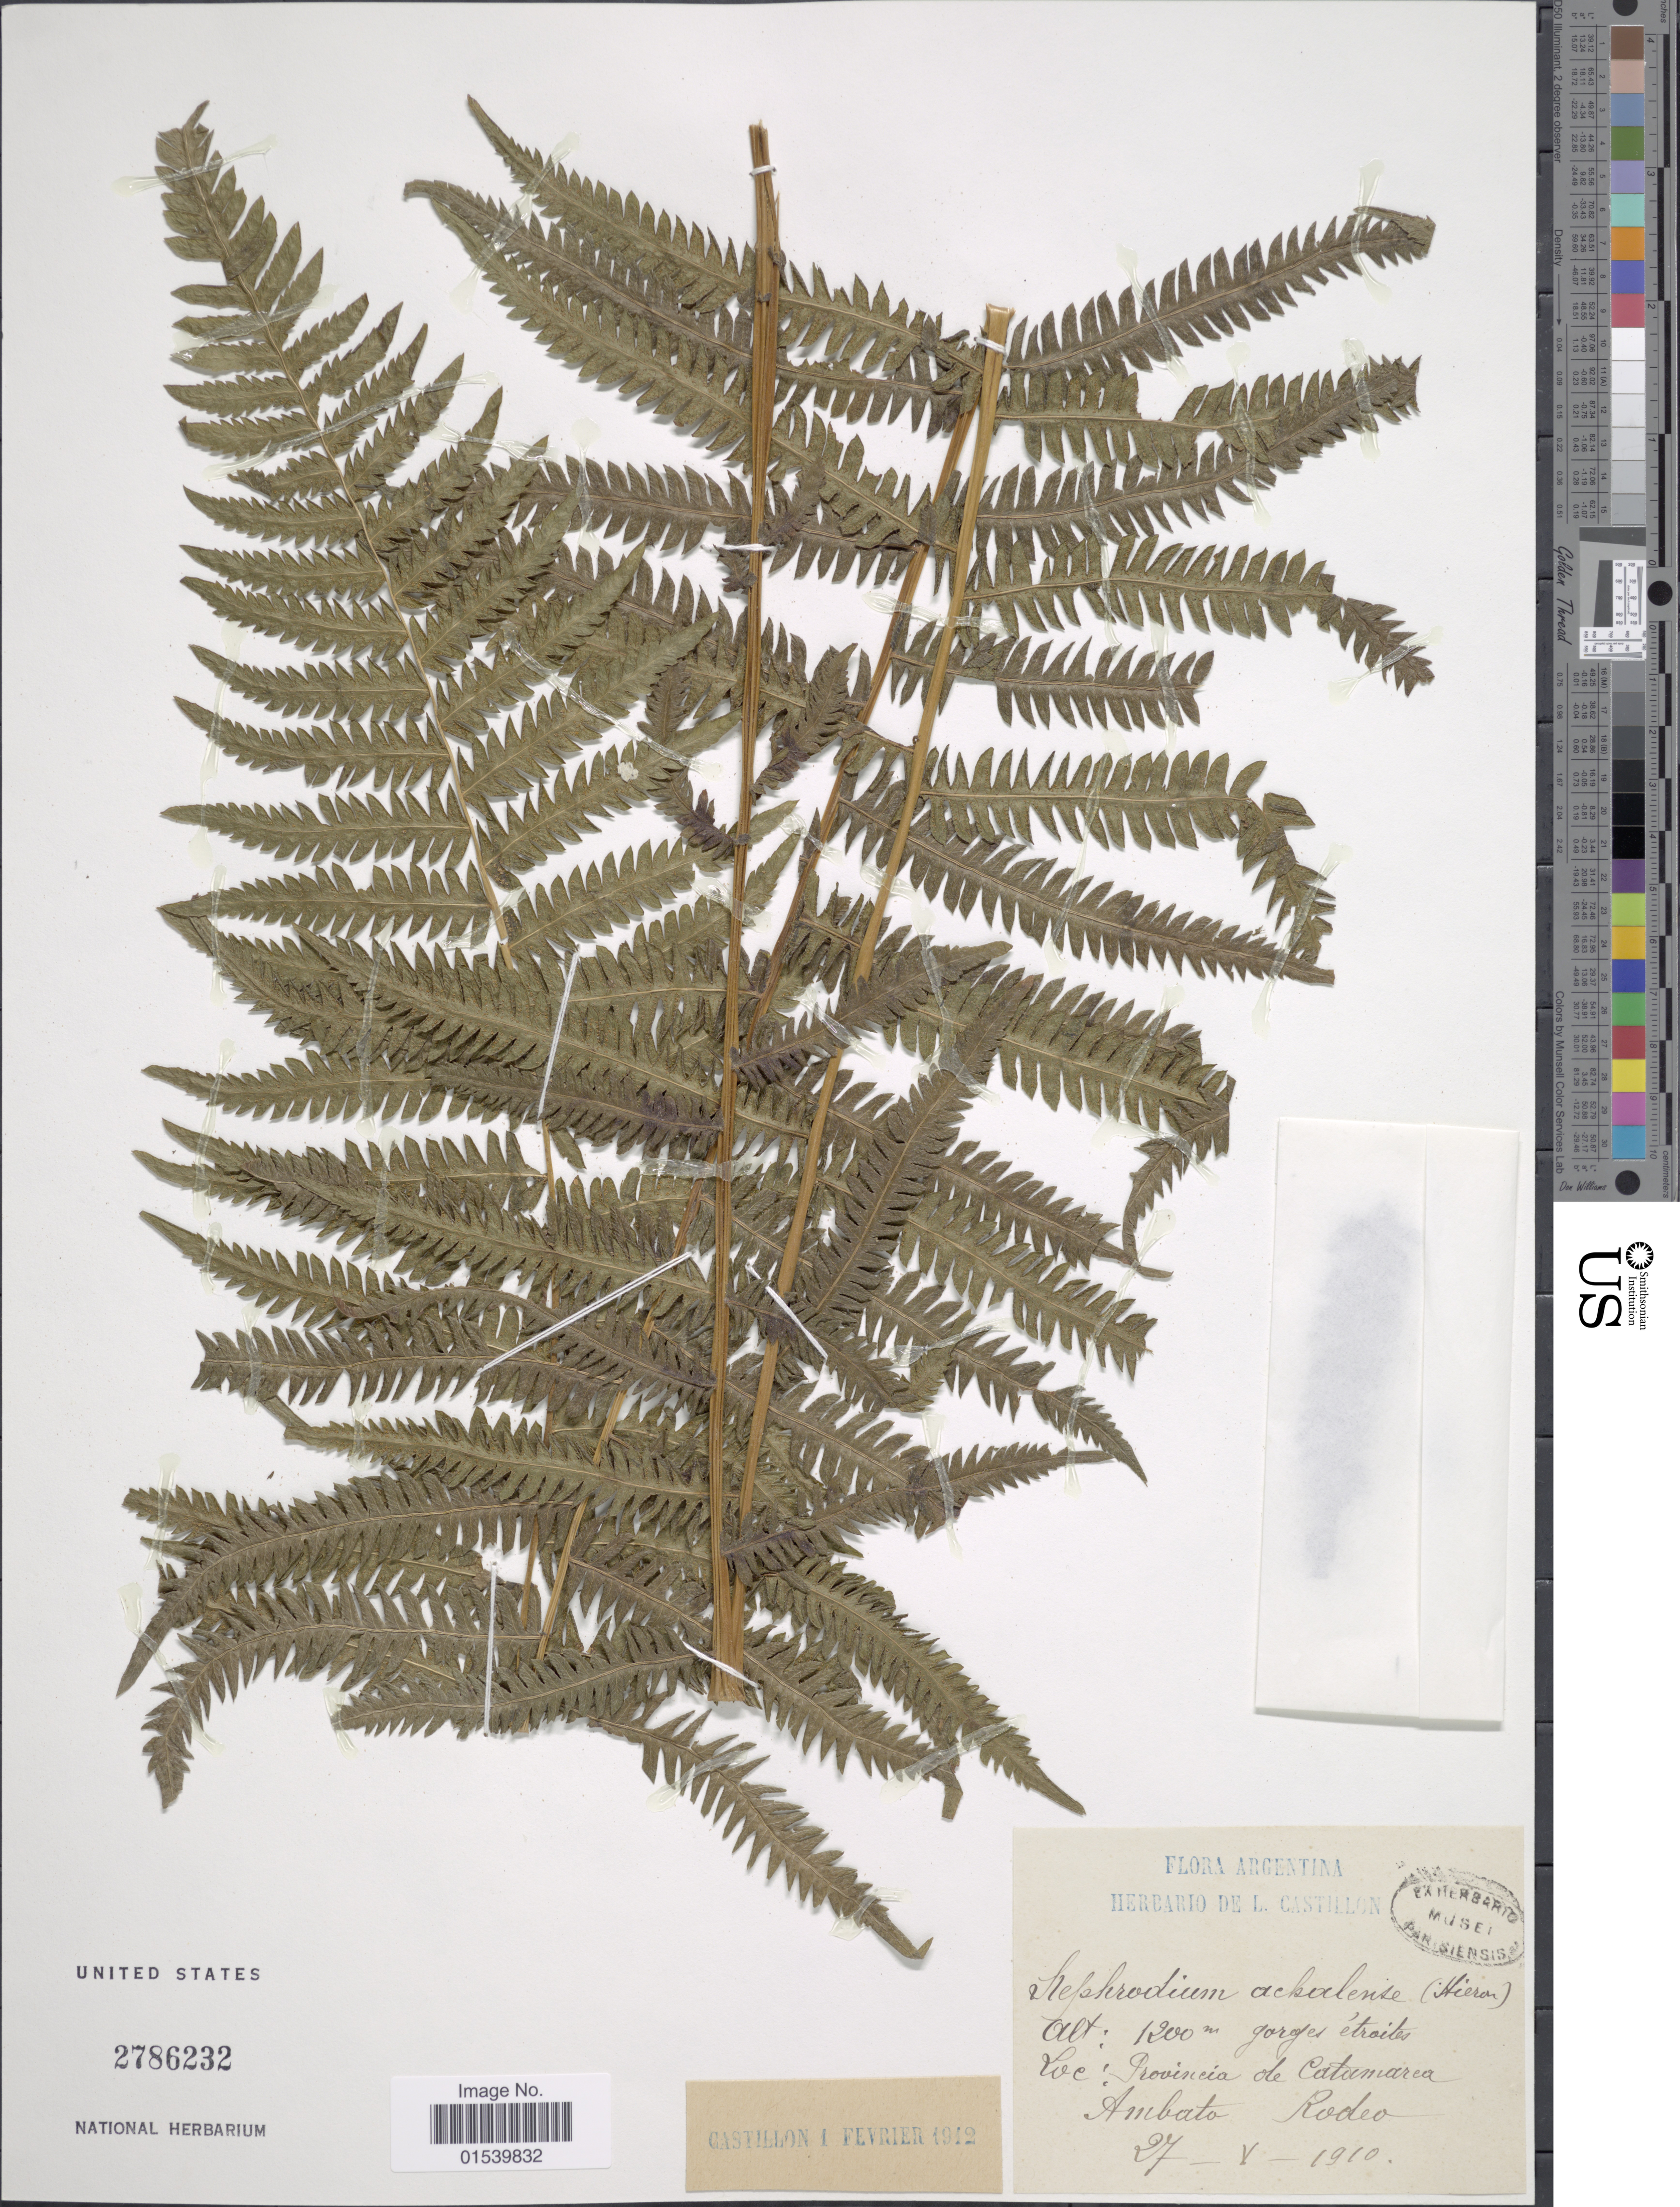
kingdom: Plantae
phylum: Tracheophyta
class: Polypodiopsida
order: Polypodiales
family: Thelypteridaceae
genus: Amauropelta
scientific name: Amauropelta achalensis (Hieron.) comb. nov., ined. 2015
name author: (Hieron.)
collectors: ex herb. L. Castillon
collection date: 1910-05-27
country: Argentina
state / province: Catamarca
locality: Ambato Rodeo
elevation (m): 1200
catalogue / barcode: US 2786232